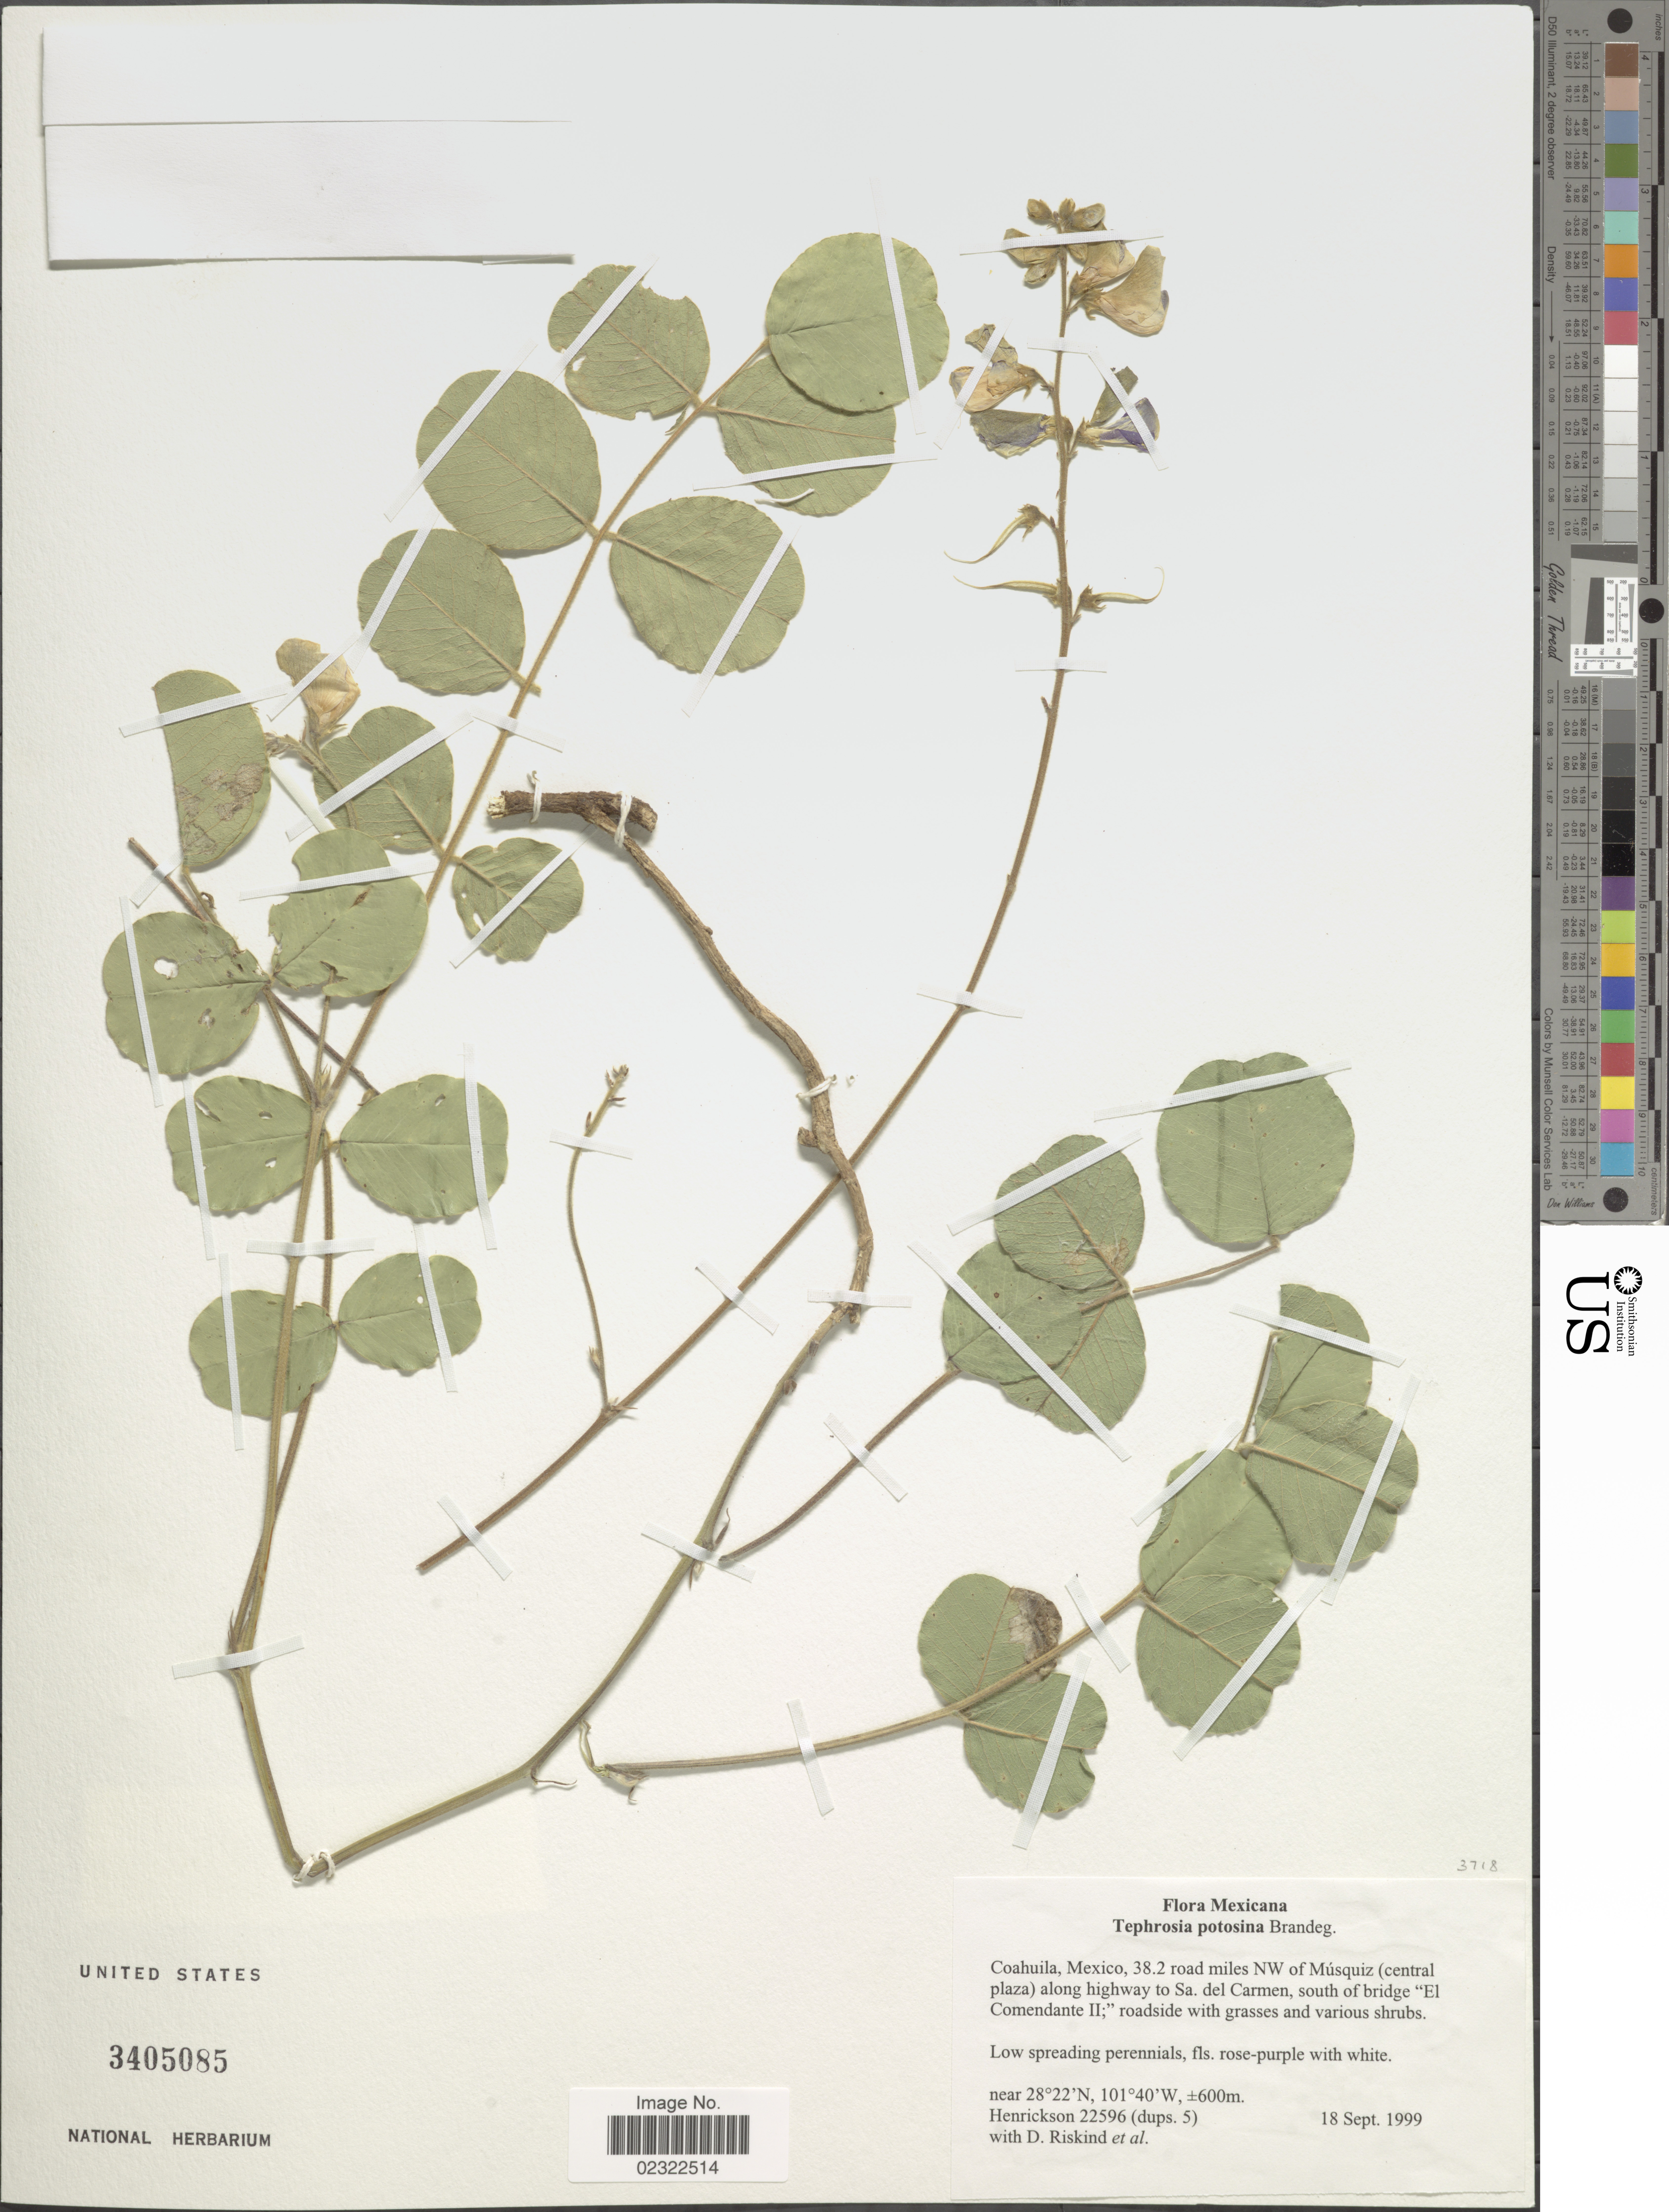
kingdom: Plantae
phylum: Tracheophyta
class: Magnoliopsida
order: Fabales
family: Fabaceae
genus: Tephrosia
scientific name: Tephrosia potosina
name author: Brandegee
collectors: -. Henrickson, D. Riskind & et al.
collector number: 22596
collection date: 1999-09-18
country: Mexico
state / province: Coahuila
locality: Coahuila. Mexico, 38.2 road miles NW of Musquiz (central plaza) along highway to Sa. del Carmen, south of bridge el Comendante II.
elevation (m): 600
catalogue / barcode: US 3405085